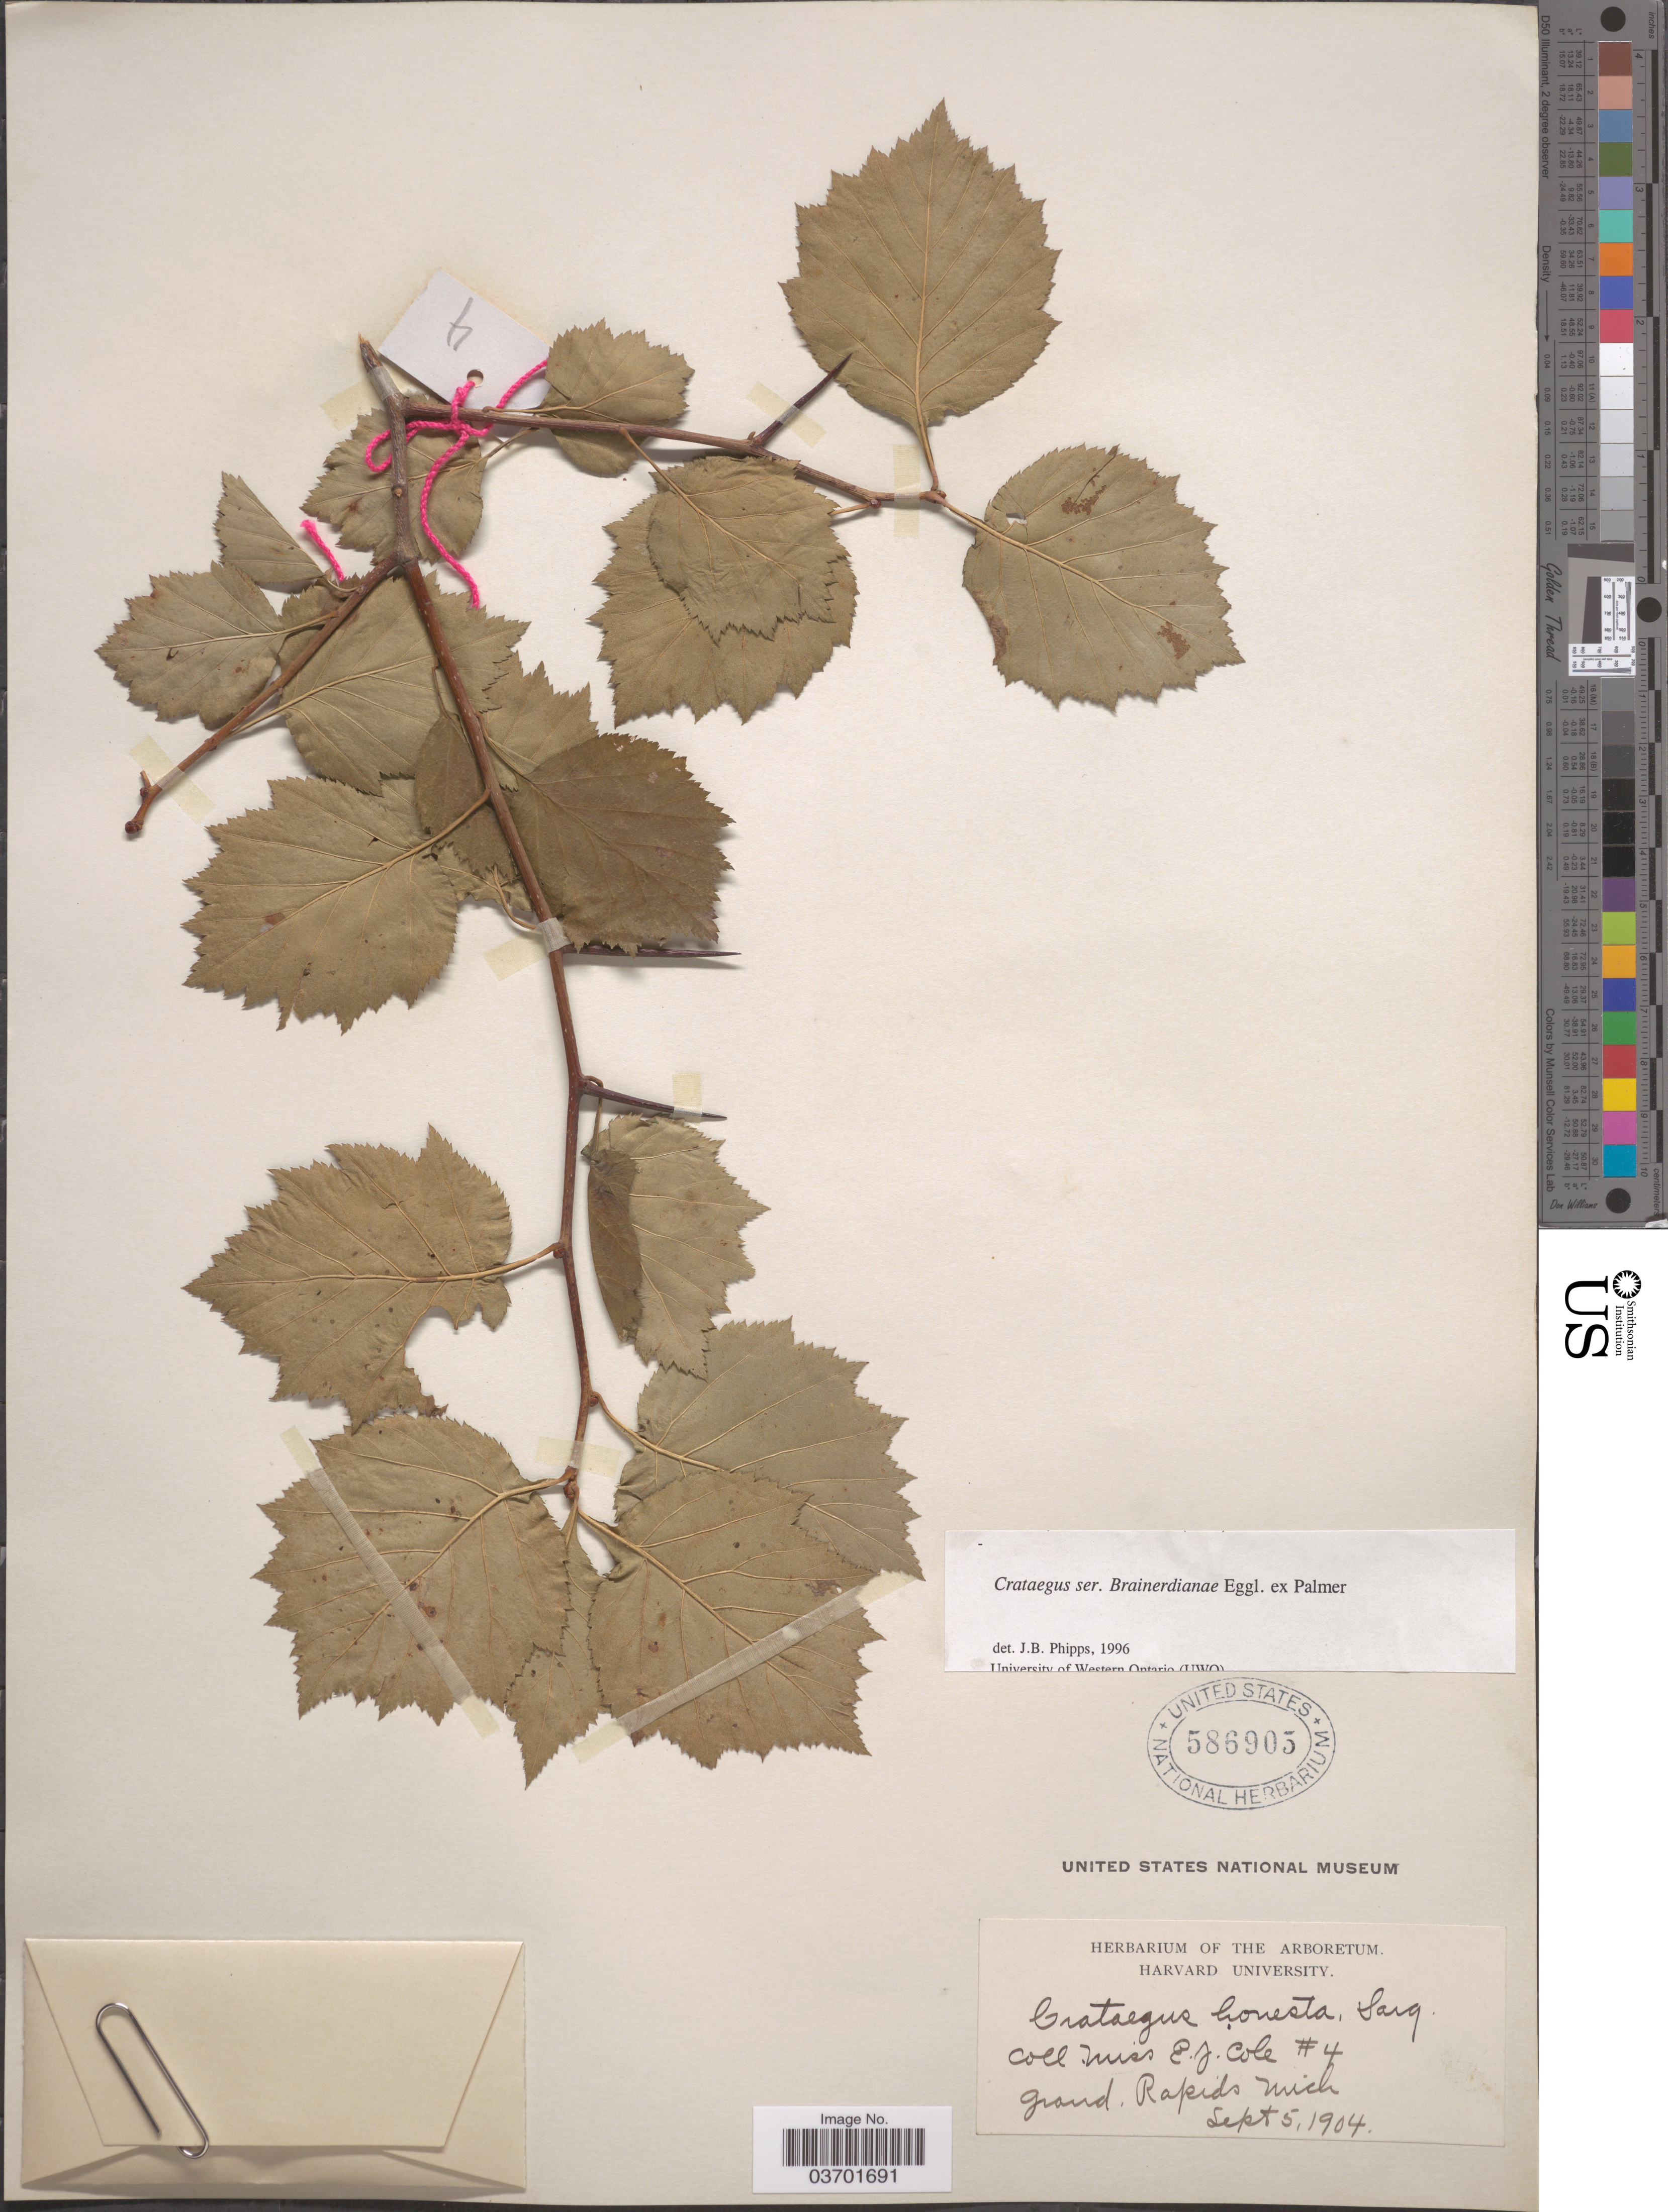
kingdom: Plantae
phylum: Tracheophyta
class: Magnoliopsida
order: Rosales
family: Rosaceae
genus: Crataegus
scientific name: Crataegus scabrida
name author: Sarg.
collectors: E. Cole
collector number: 4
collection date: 1904-09-05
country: United States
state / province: Michigan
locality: Grand Rapids.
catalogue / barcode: US 586905